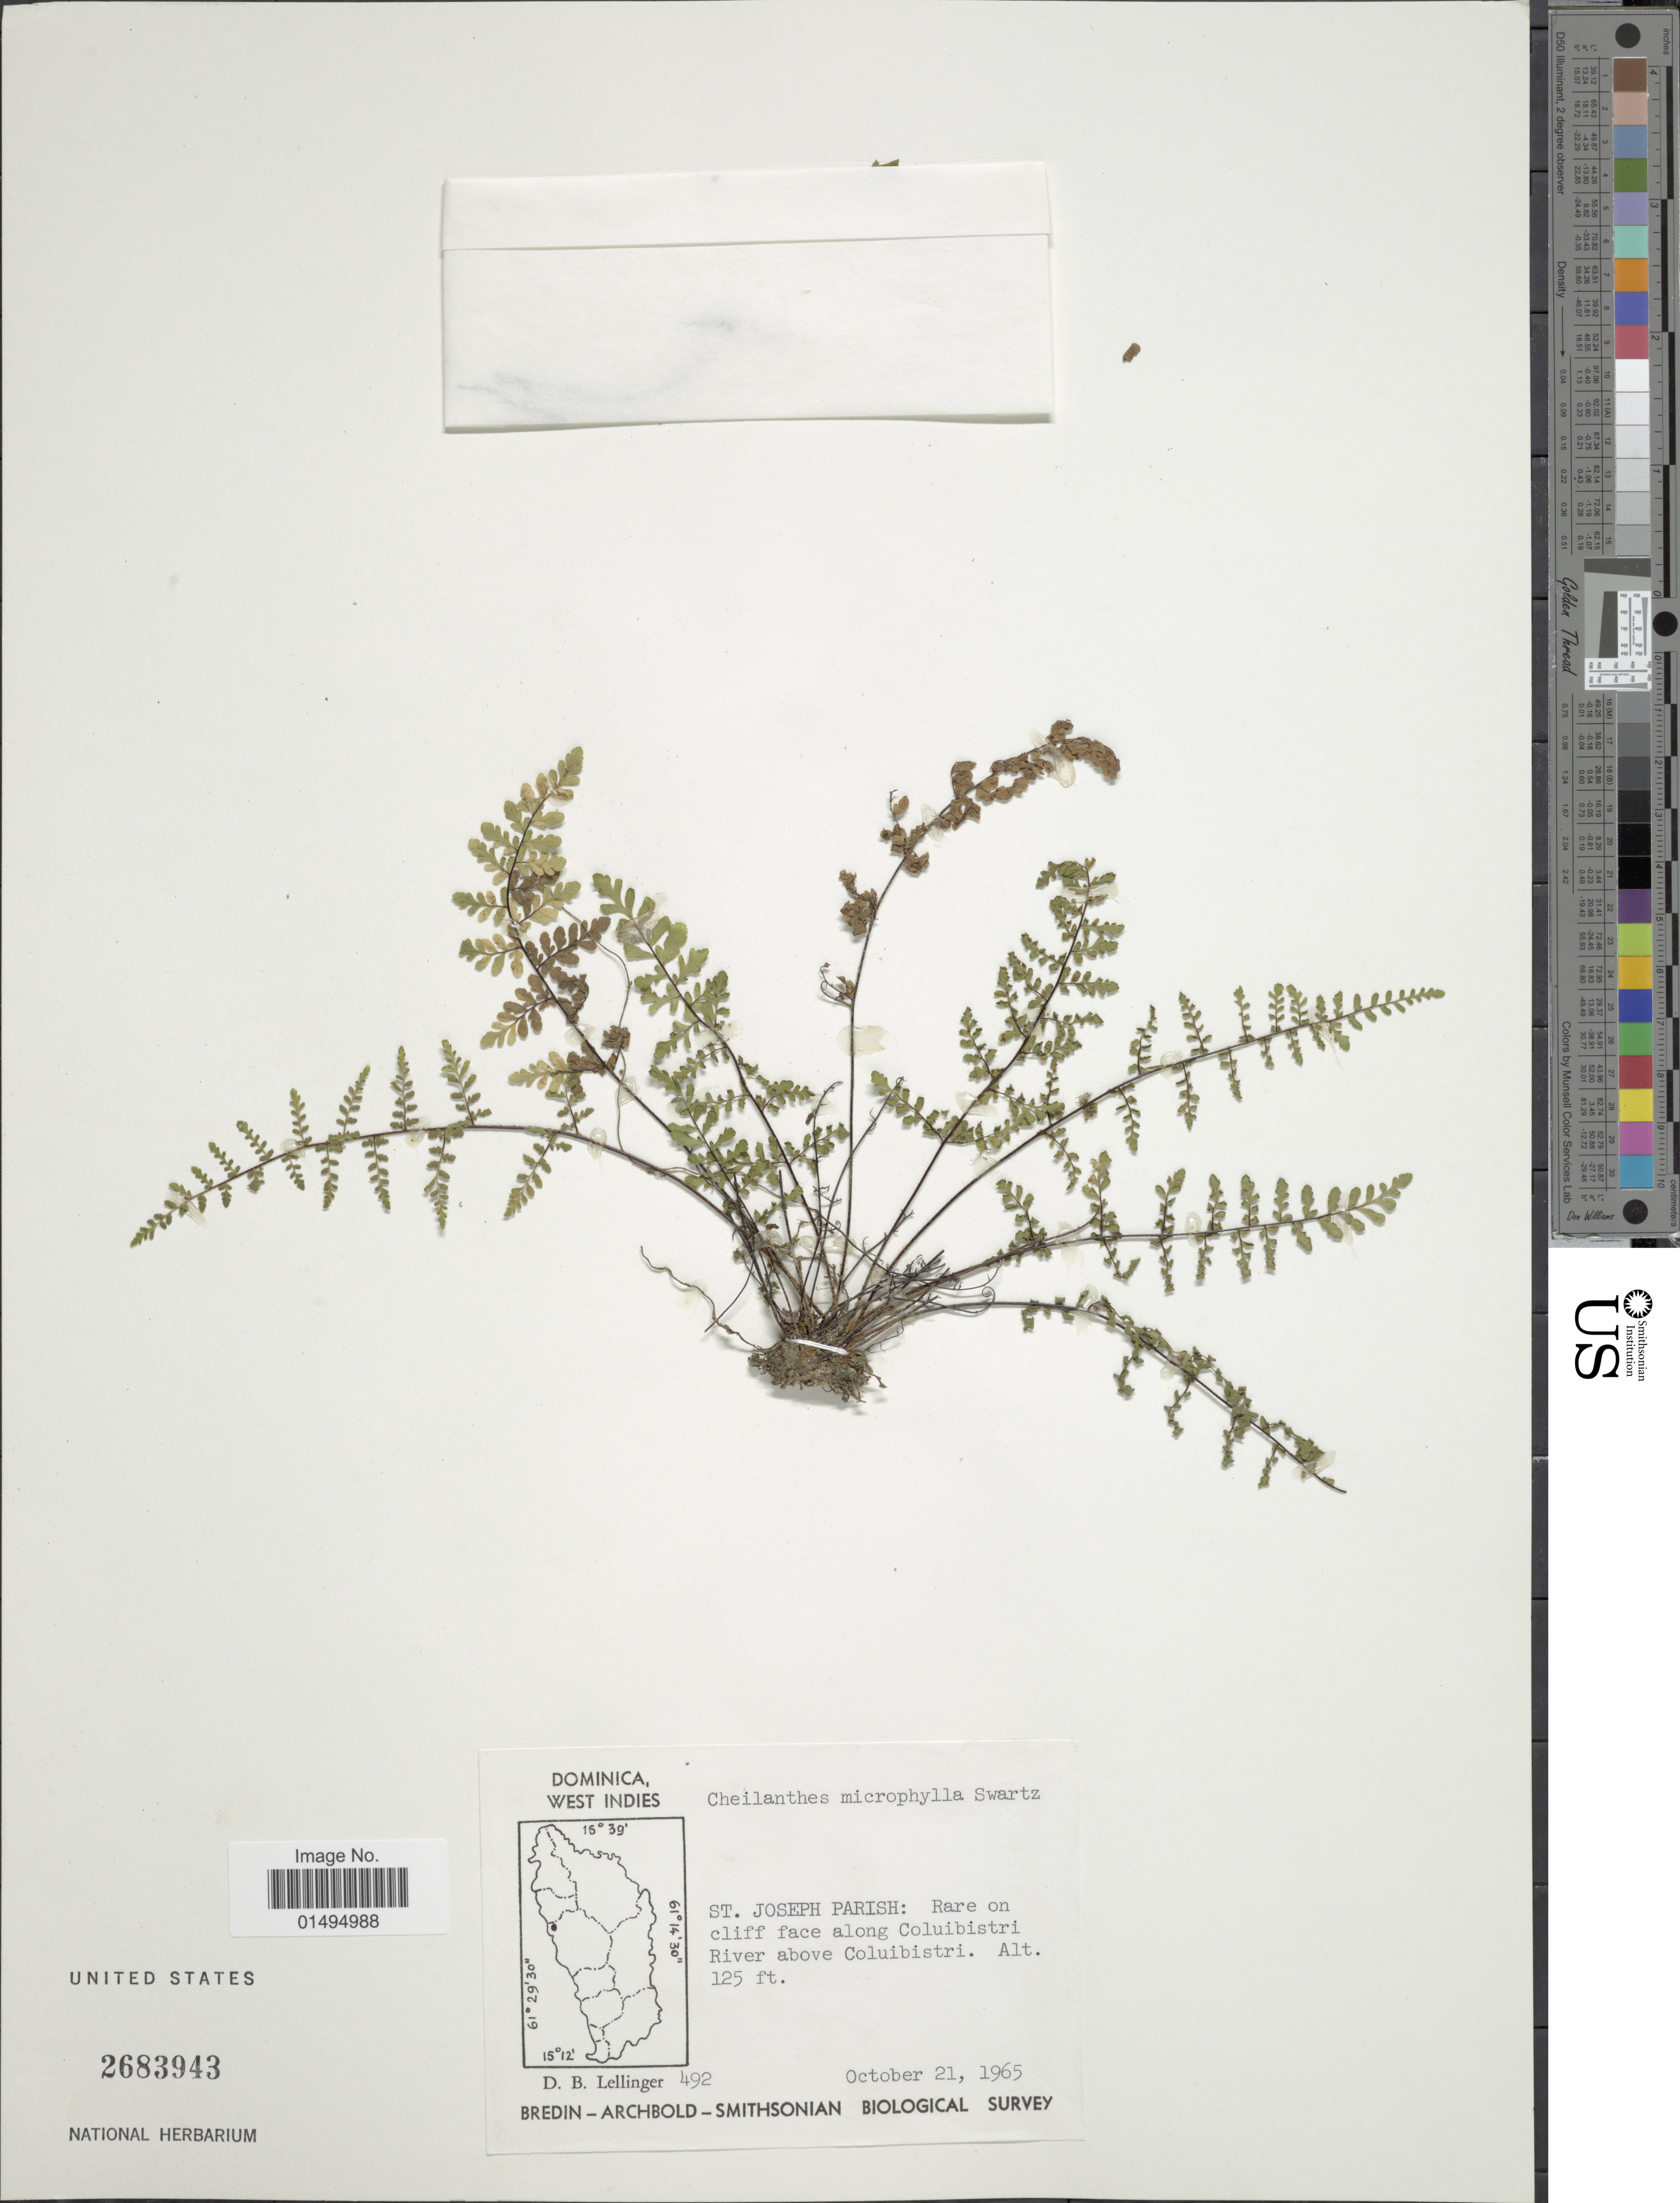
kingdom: Plantae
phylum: Tracheophyta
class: Polypodiopsida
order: Polypodiales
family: Pteridaceae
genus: Myriopteris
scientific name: Myriopteris microphylla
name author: (Sw.) Grusz & Windham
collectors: D. B. Lellinger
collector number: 492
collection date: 1965-10-21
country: Dominica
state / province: St. Joseph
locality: Dominica, West Indies, St. Joseph Parish: Rare on cliff face along Coluibistri River above Coluibistri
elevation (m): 38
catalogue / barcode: US 2683943